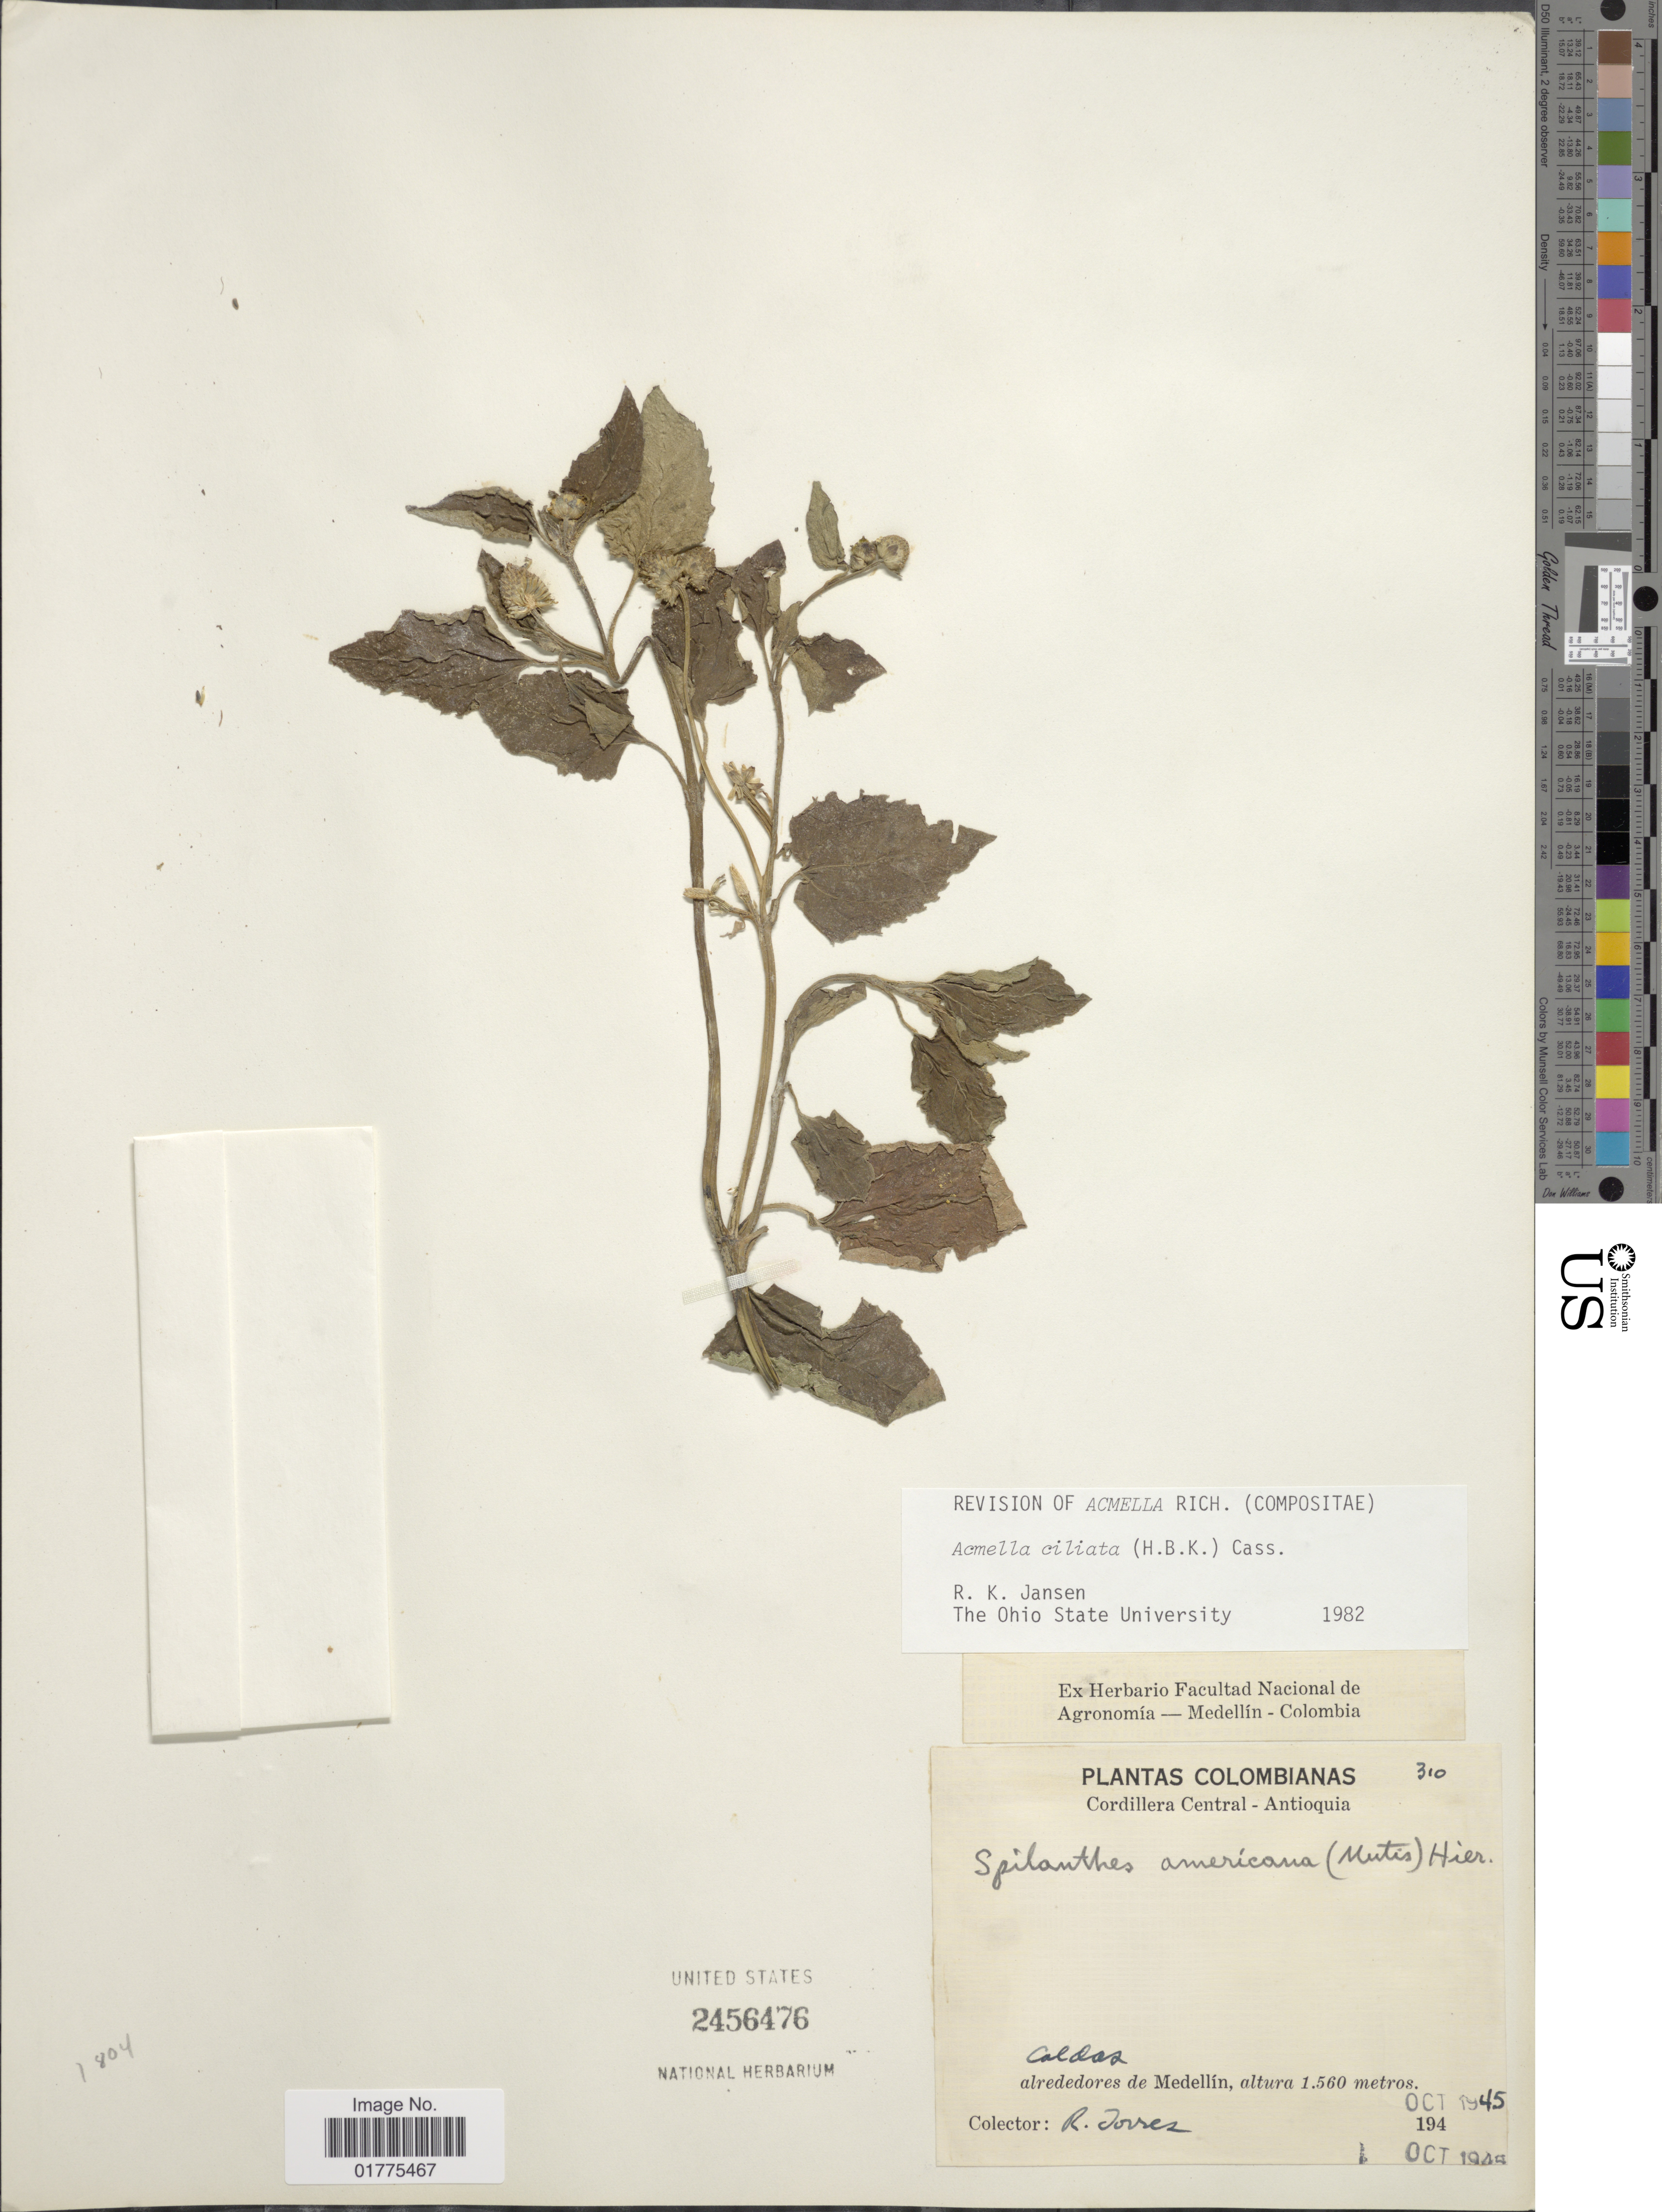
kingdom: Plantae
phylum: Tracheophyta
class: Magnoliopsida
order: Asterales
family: Asteraceae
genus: Acmella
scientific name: Acmella ciliata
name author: (Kunth) Cass.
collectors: R. Torres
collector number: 310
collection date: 1945-10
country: Colombia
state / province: Caldas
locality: Alrededores de Medellin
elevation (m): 1560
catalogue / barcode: US 2456476